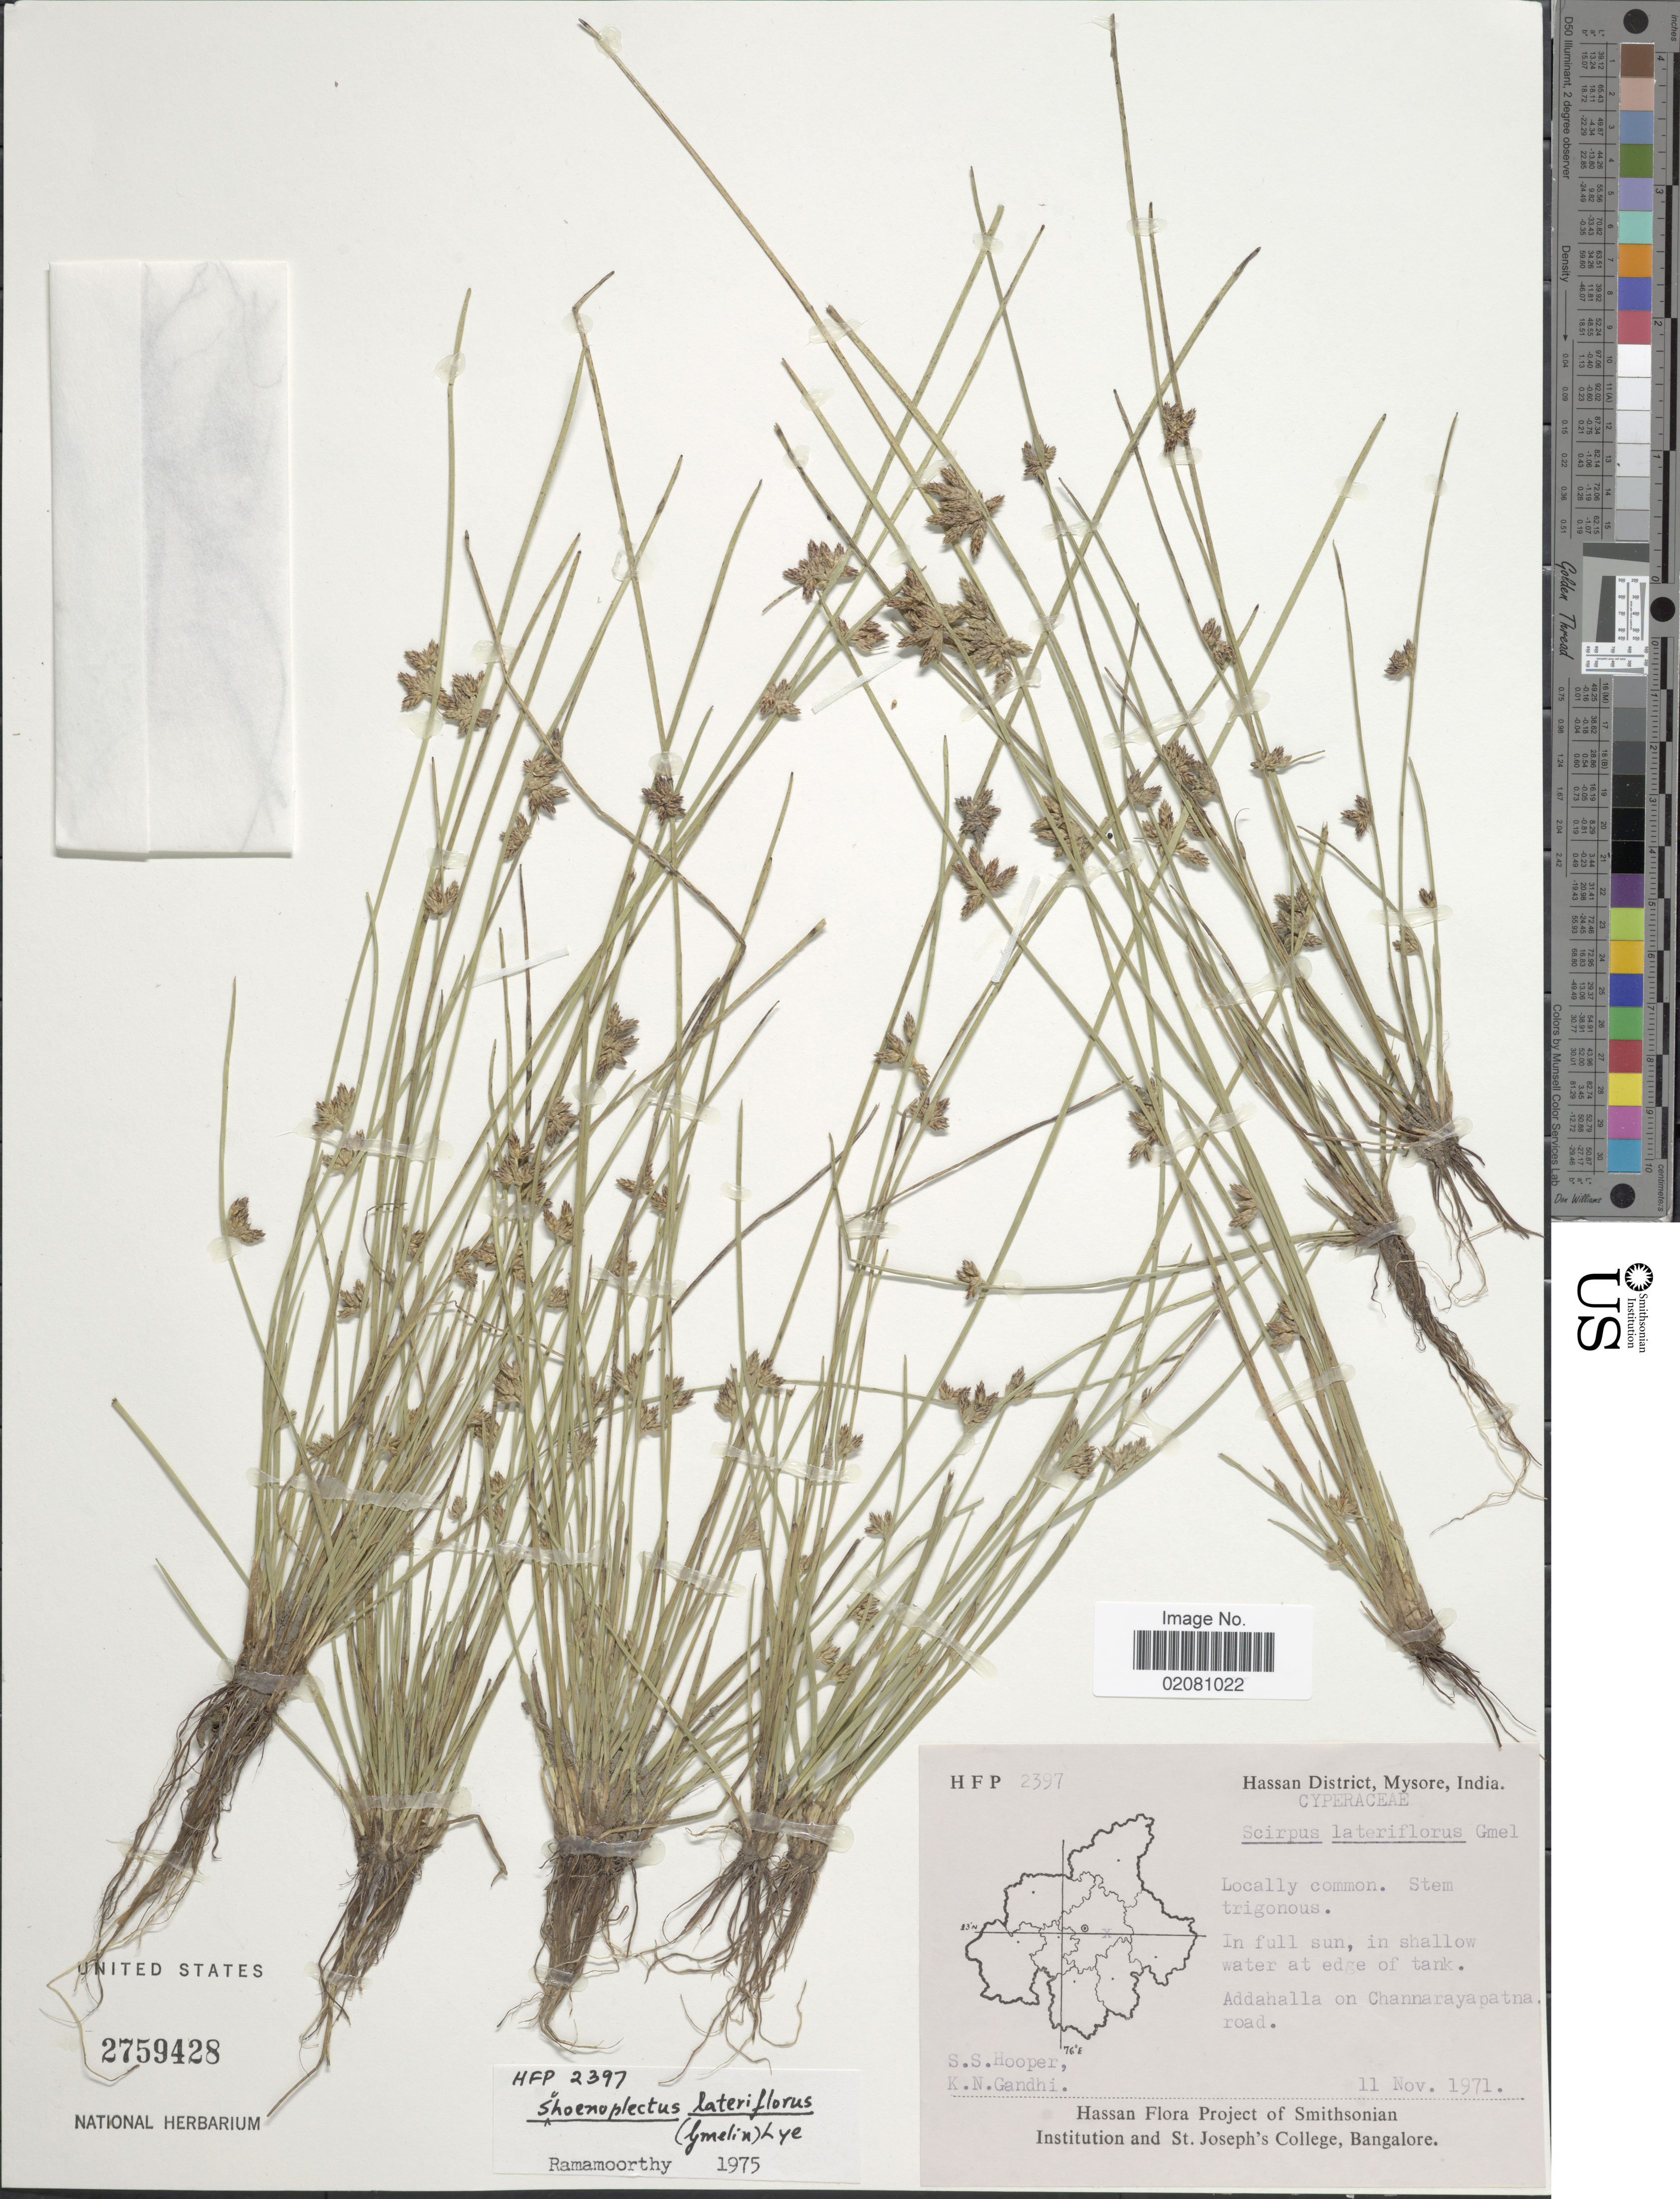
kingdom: Plantae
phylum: Tracheophyta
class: Liliopsida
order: Poales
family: Cyperaceae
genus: Schoenoplectus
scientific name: Schoenoplectus lateriflorus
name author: (J.F. Gmel.)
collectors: J. Saldanha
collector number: HFP2397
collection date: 1971-11-11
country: India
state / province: Karnataka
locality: Hassan District, Mysore, India, Addahalla on Channarayapatna road.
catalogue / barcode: US 2759428